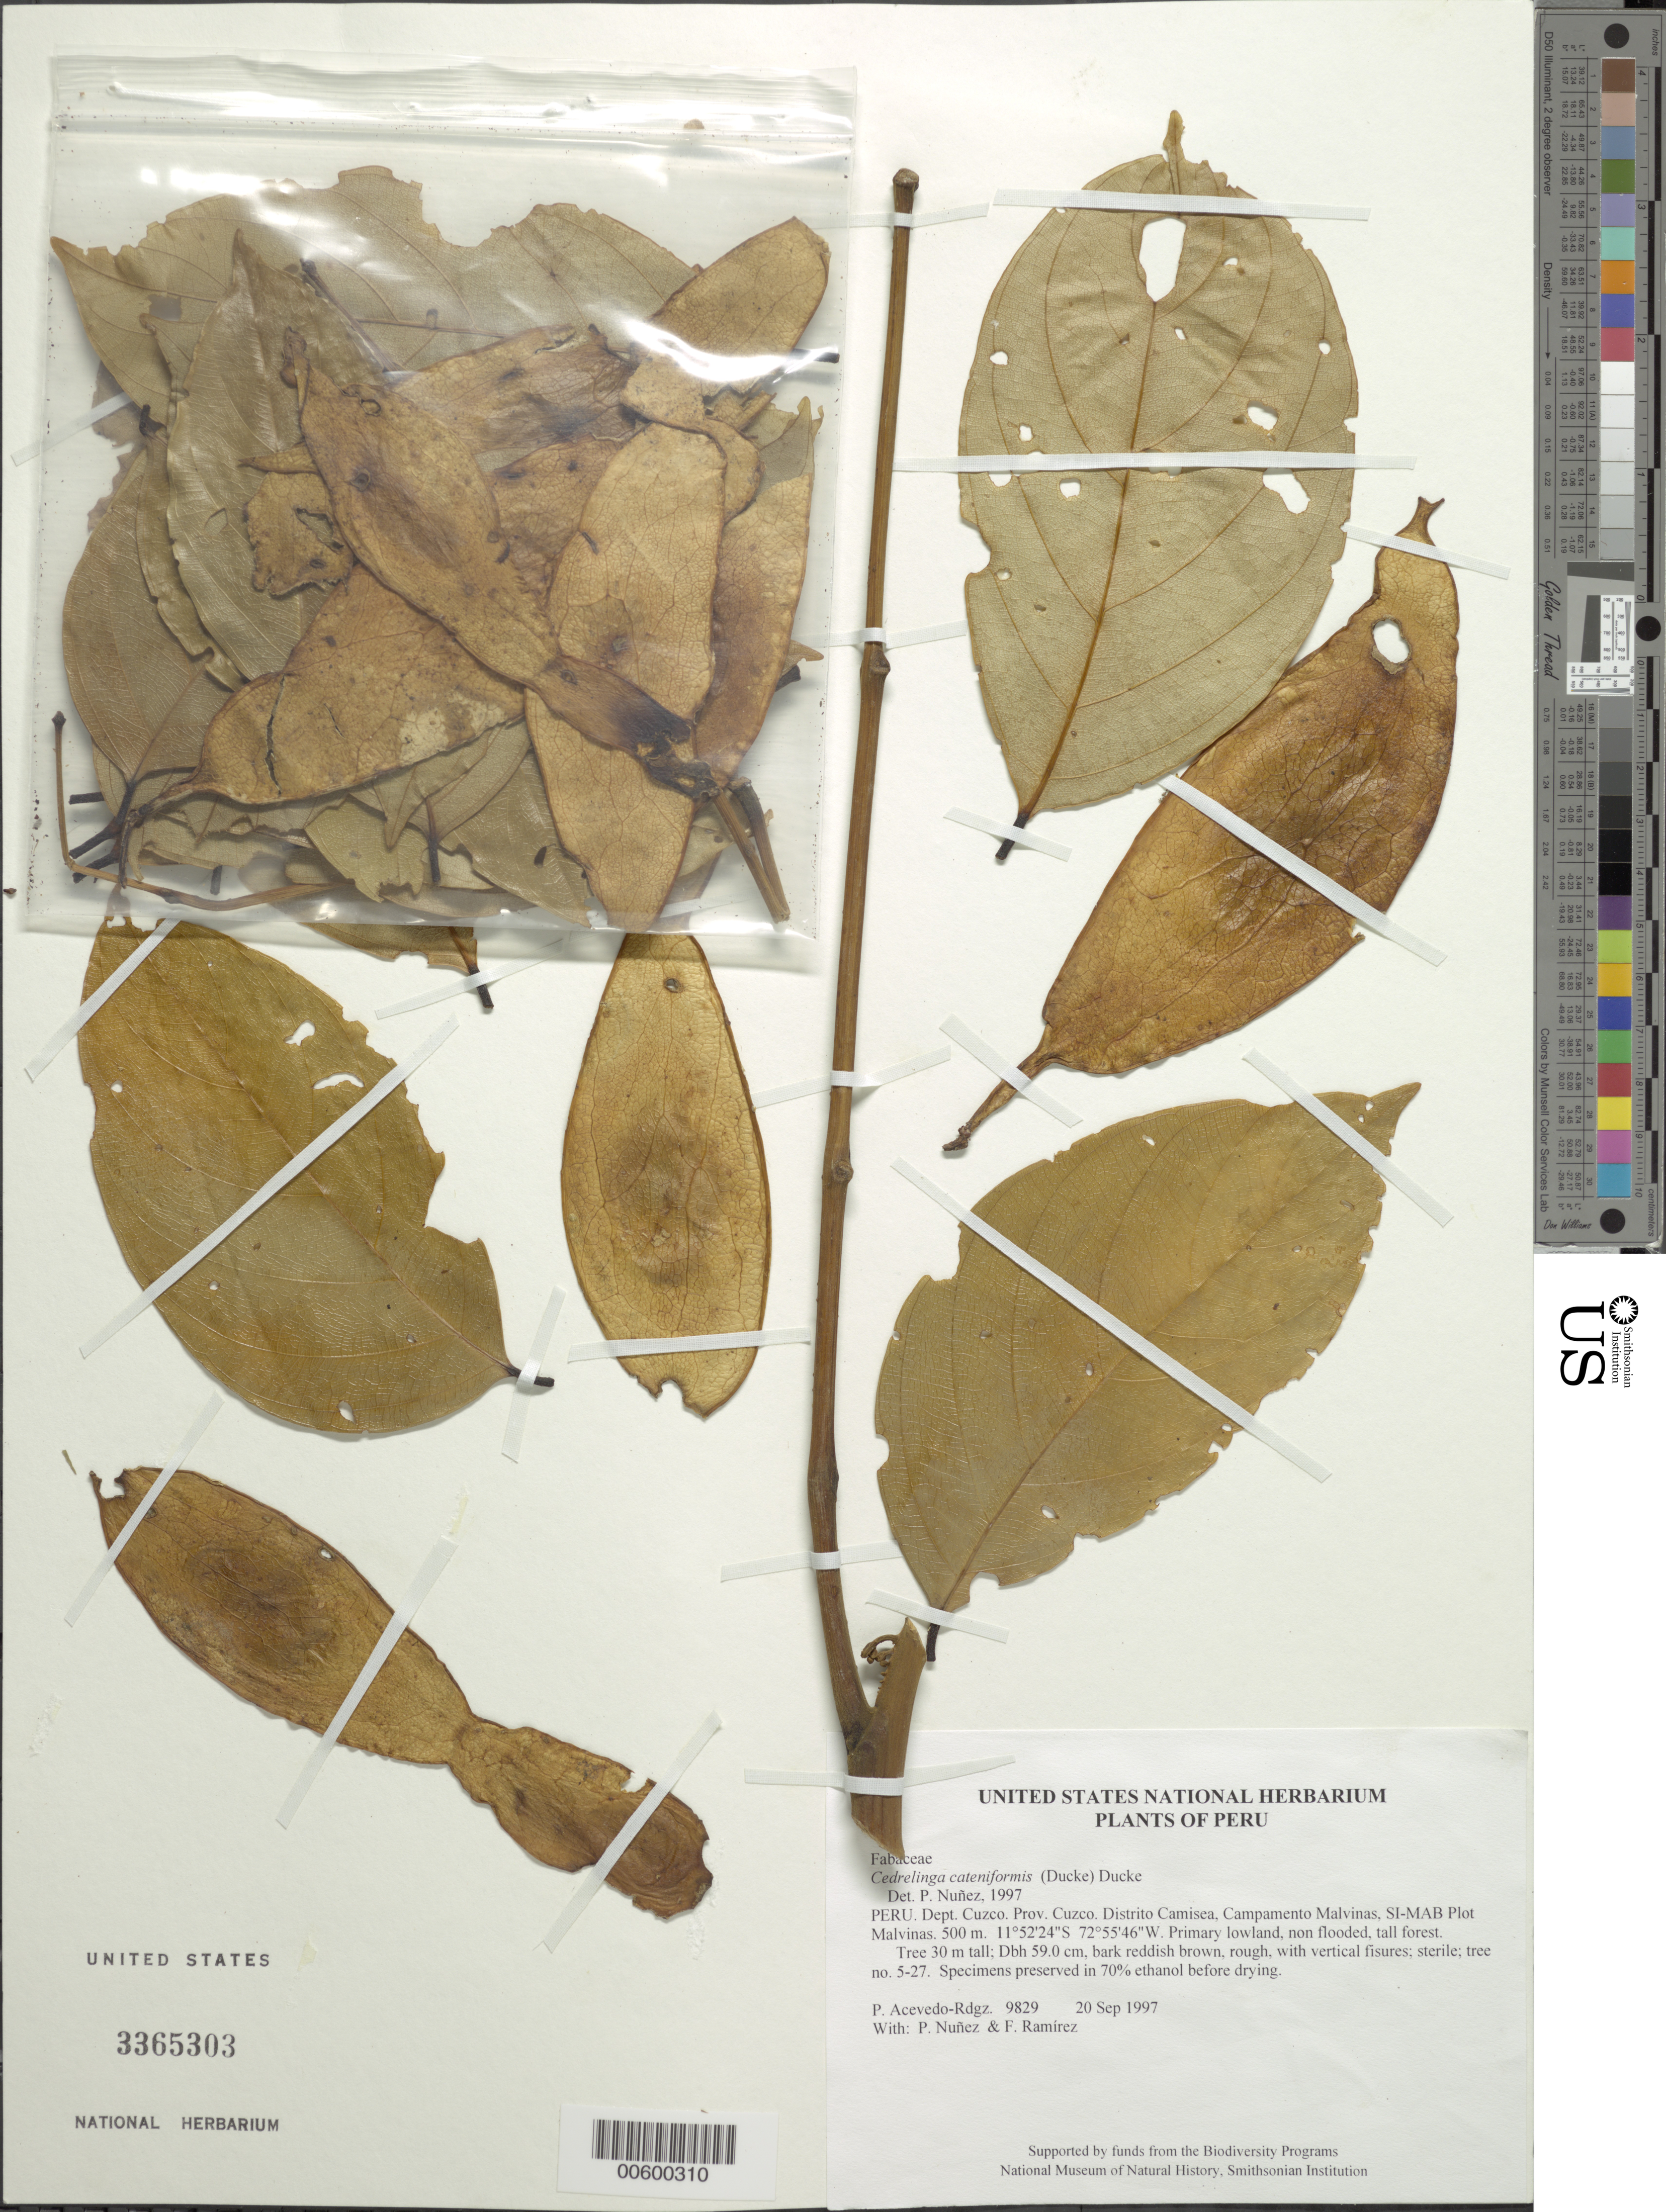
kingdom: Plantae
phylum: Tracheophyta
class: Magnoliopsida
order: Fabales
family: Fabaceae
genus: Cedrelinga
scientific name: Cedrelinga catenaeformis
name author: (Ducke) Ducke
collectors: P. Acevedo-Rodr., P. Nuñez V. & F. Ramirez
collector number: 9829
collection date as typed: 20 Sep 1997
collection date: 1997-09-20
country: Peru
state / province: Cusco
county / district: Cusco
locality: Distrito Camisea, Campamento Malvinas, SI-MAB Plot Malvinas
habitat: Primary lowland, non flooded, tall forest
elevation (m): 500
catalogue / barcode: US 3365303